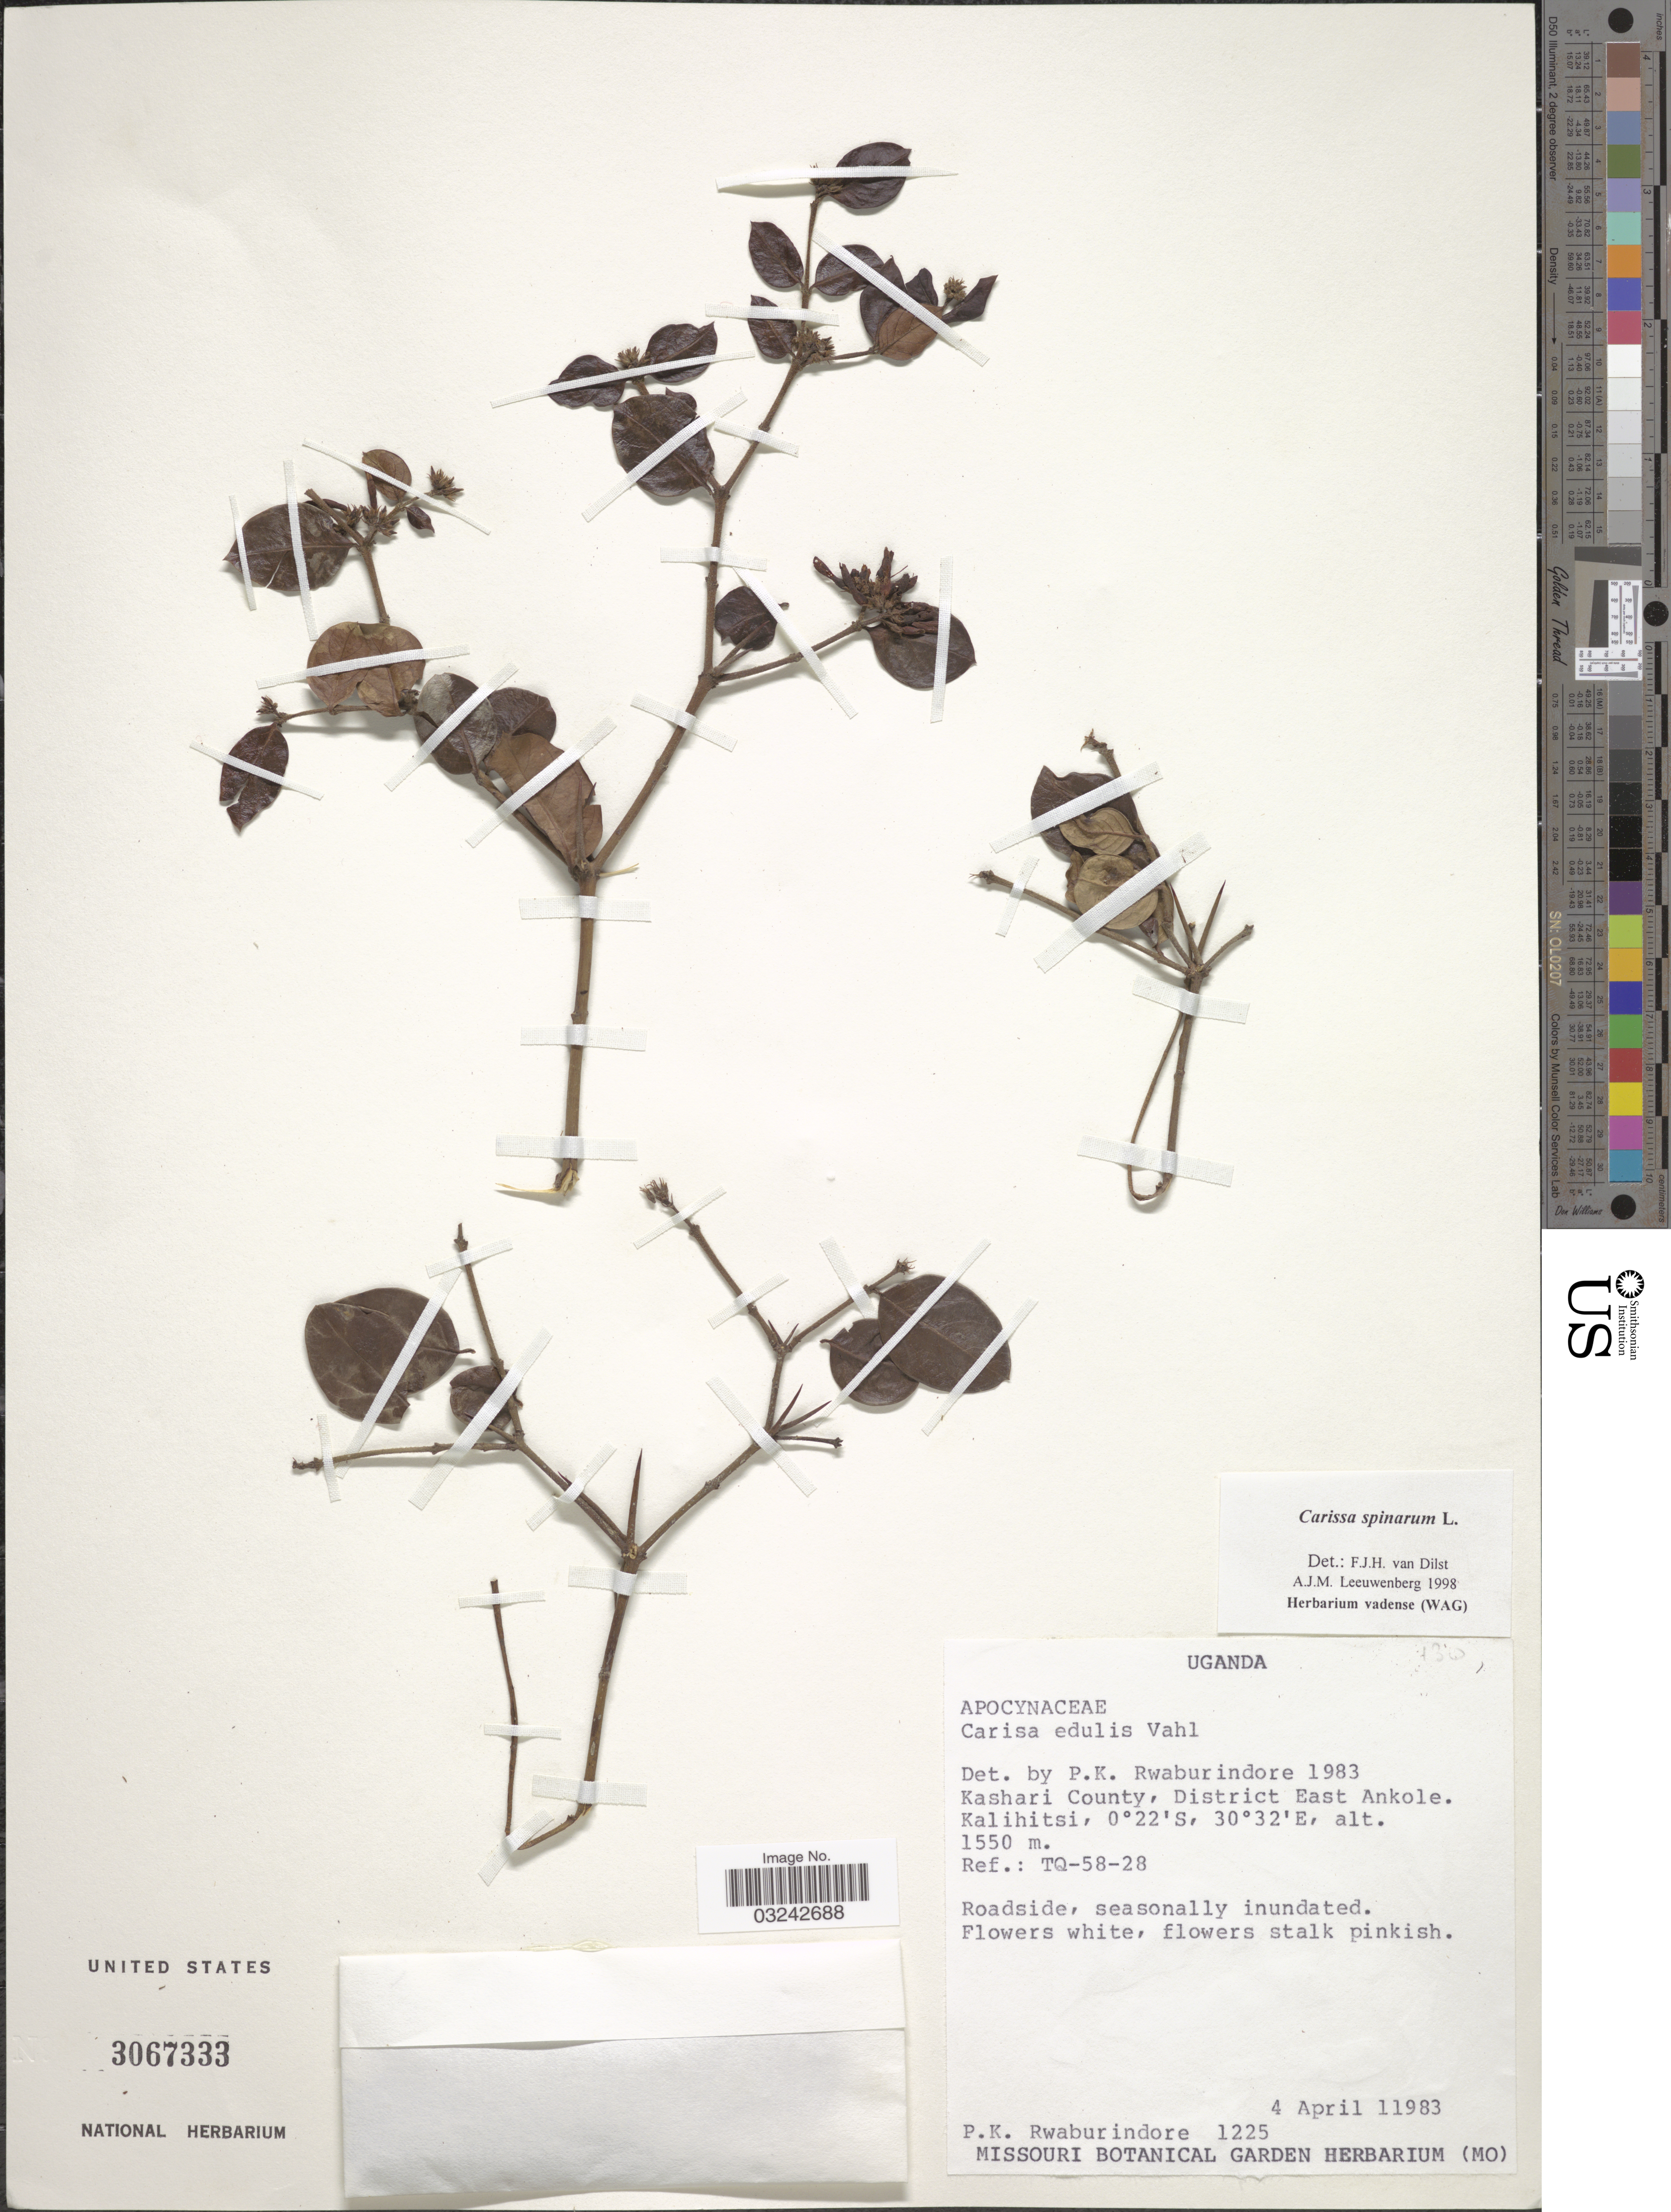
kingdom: Plantae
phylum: Tracheophyta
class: Magnoliopsida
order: Gentianales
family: Apocynaceae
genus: Carissa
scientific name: Carissa spinarum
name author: L.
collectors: P. Rwaburindore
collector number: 1225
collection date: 1983-04-04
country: Uganda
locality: Kashari County, District East Ankole. Kalihitsi. Ref.: TQ-58-28.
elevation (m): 1550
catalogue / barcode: US 3067333